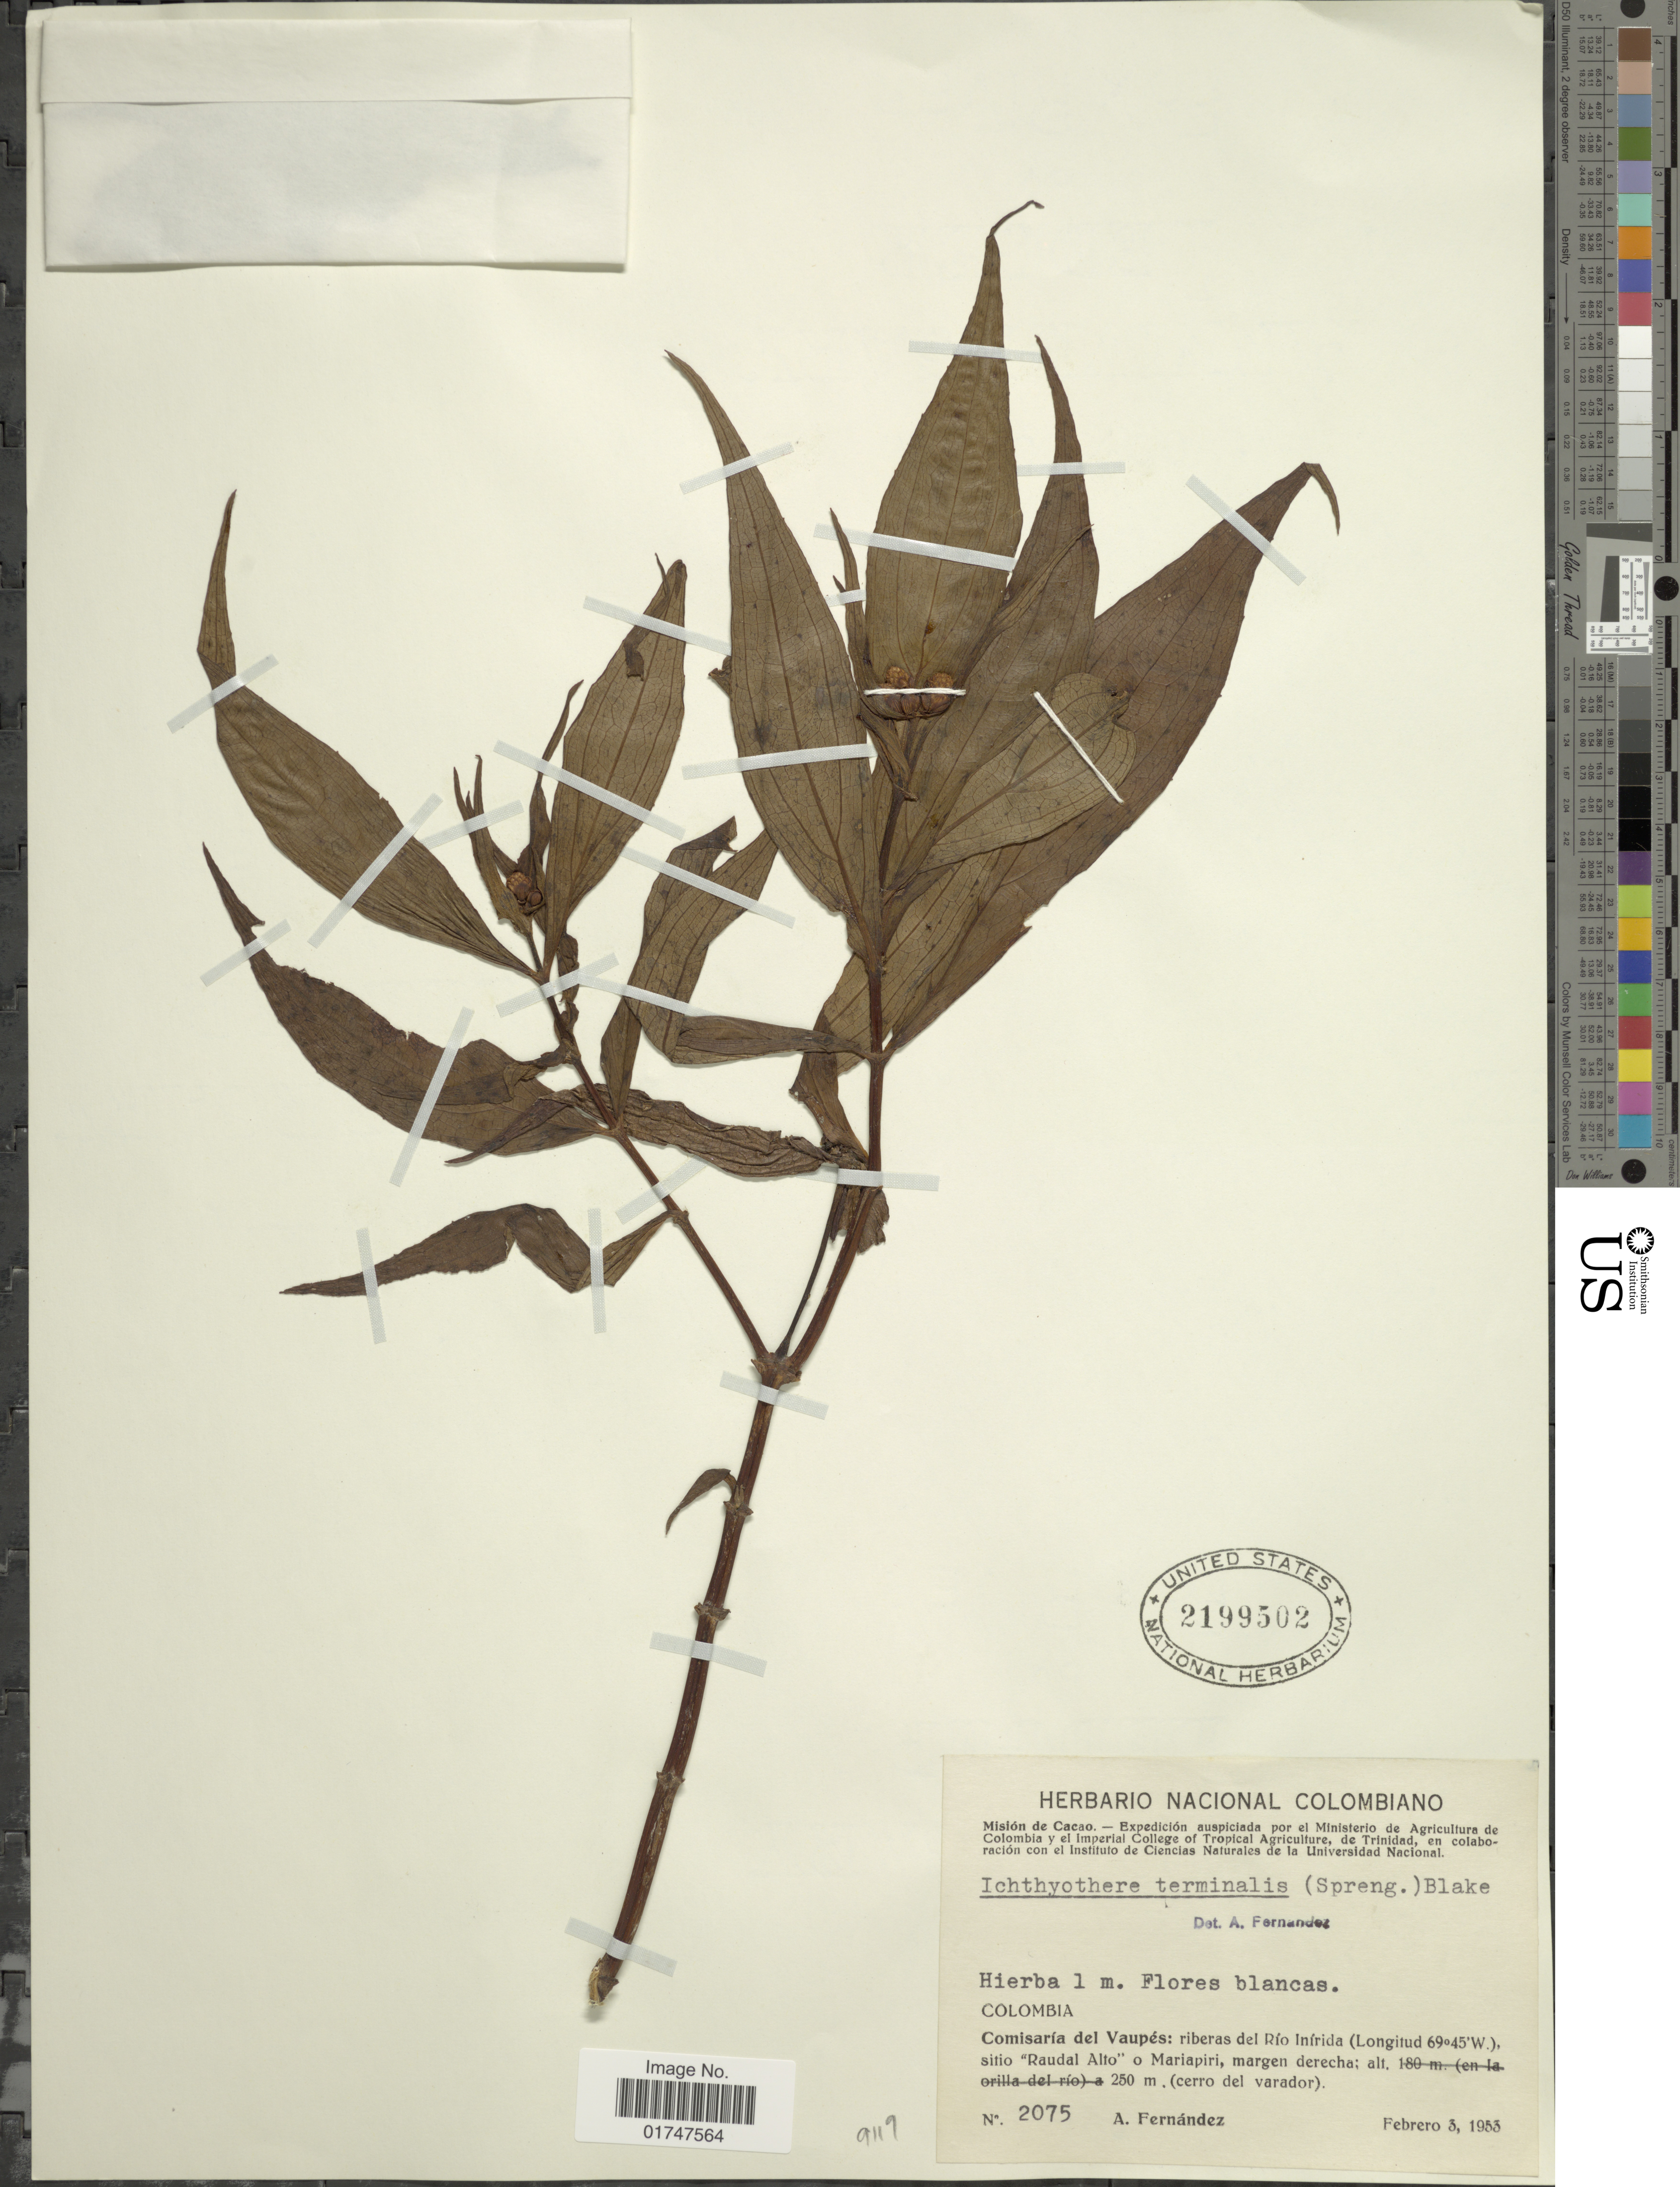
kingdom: Plantae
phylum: Tracheophyta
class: Magnoliopsida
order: Asterales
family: Asteraceae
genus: Ichthyothere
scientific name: Ichthyothere terminalis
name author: (Spreng.) S.F. Blake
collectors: A. Fernández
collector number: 2075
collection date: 1953-02-03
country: Colombia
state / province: Vaupés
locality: Colombia. Comisaría del Vaupés: riberas del Río Inírida, sitio "Raudal Alto" o Mariapiri, margen derecha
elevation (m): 250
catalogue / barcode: US 2199502